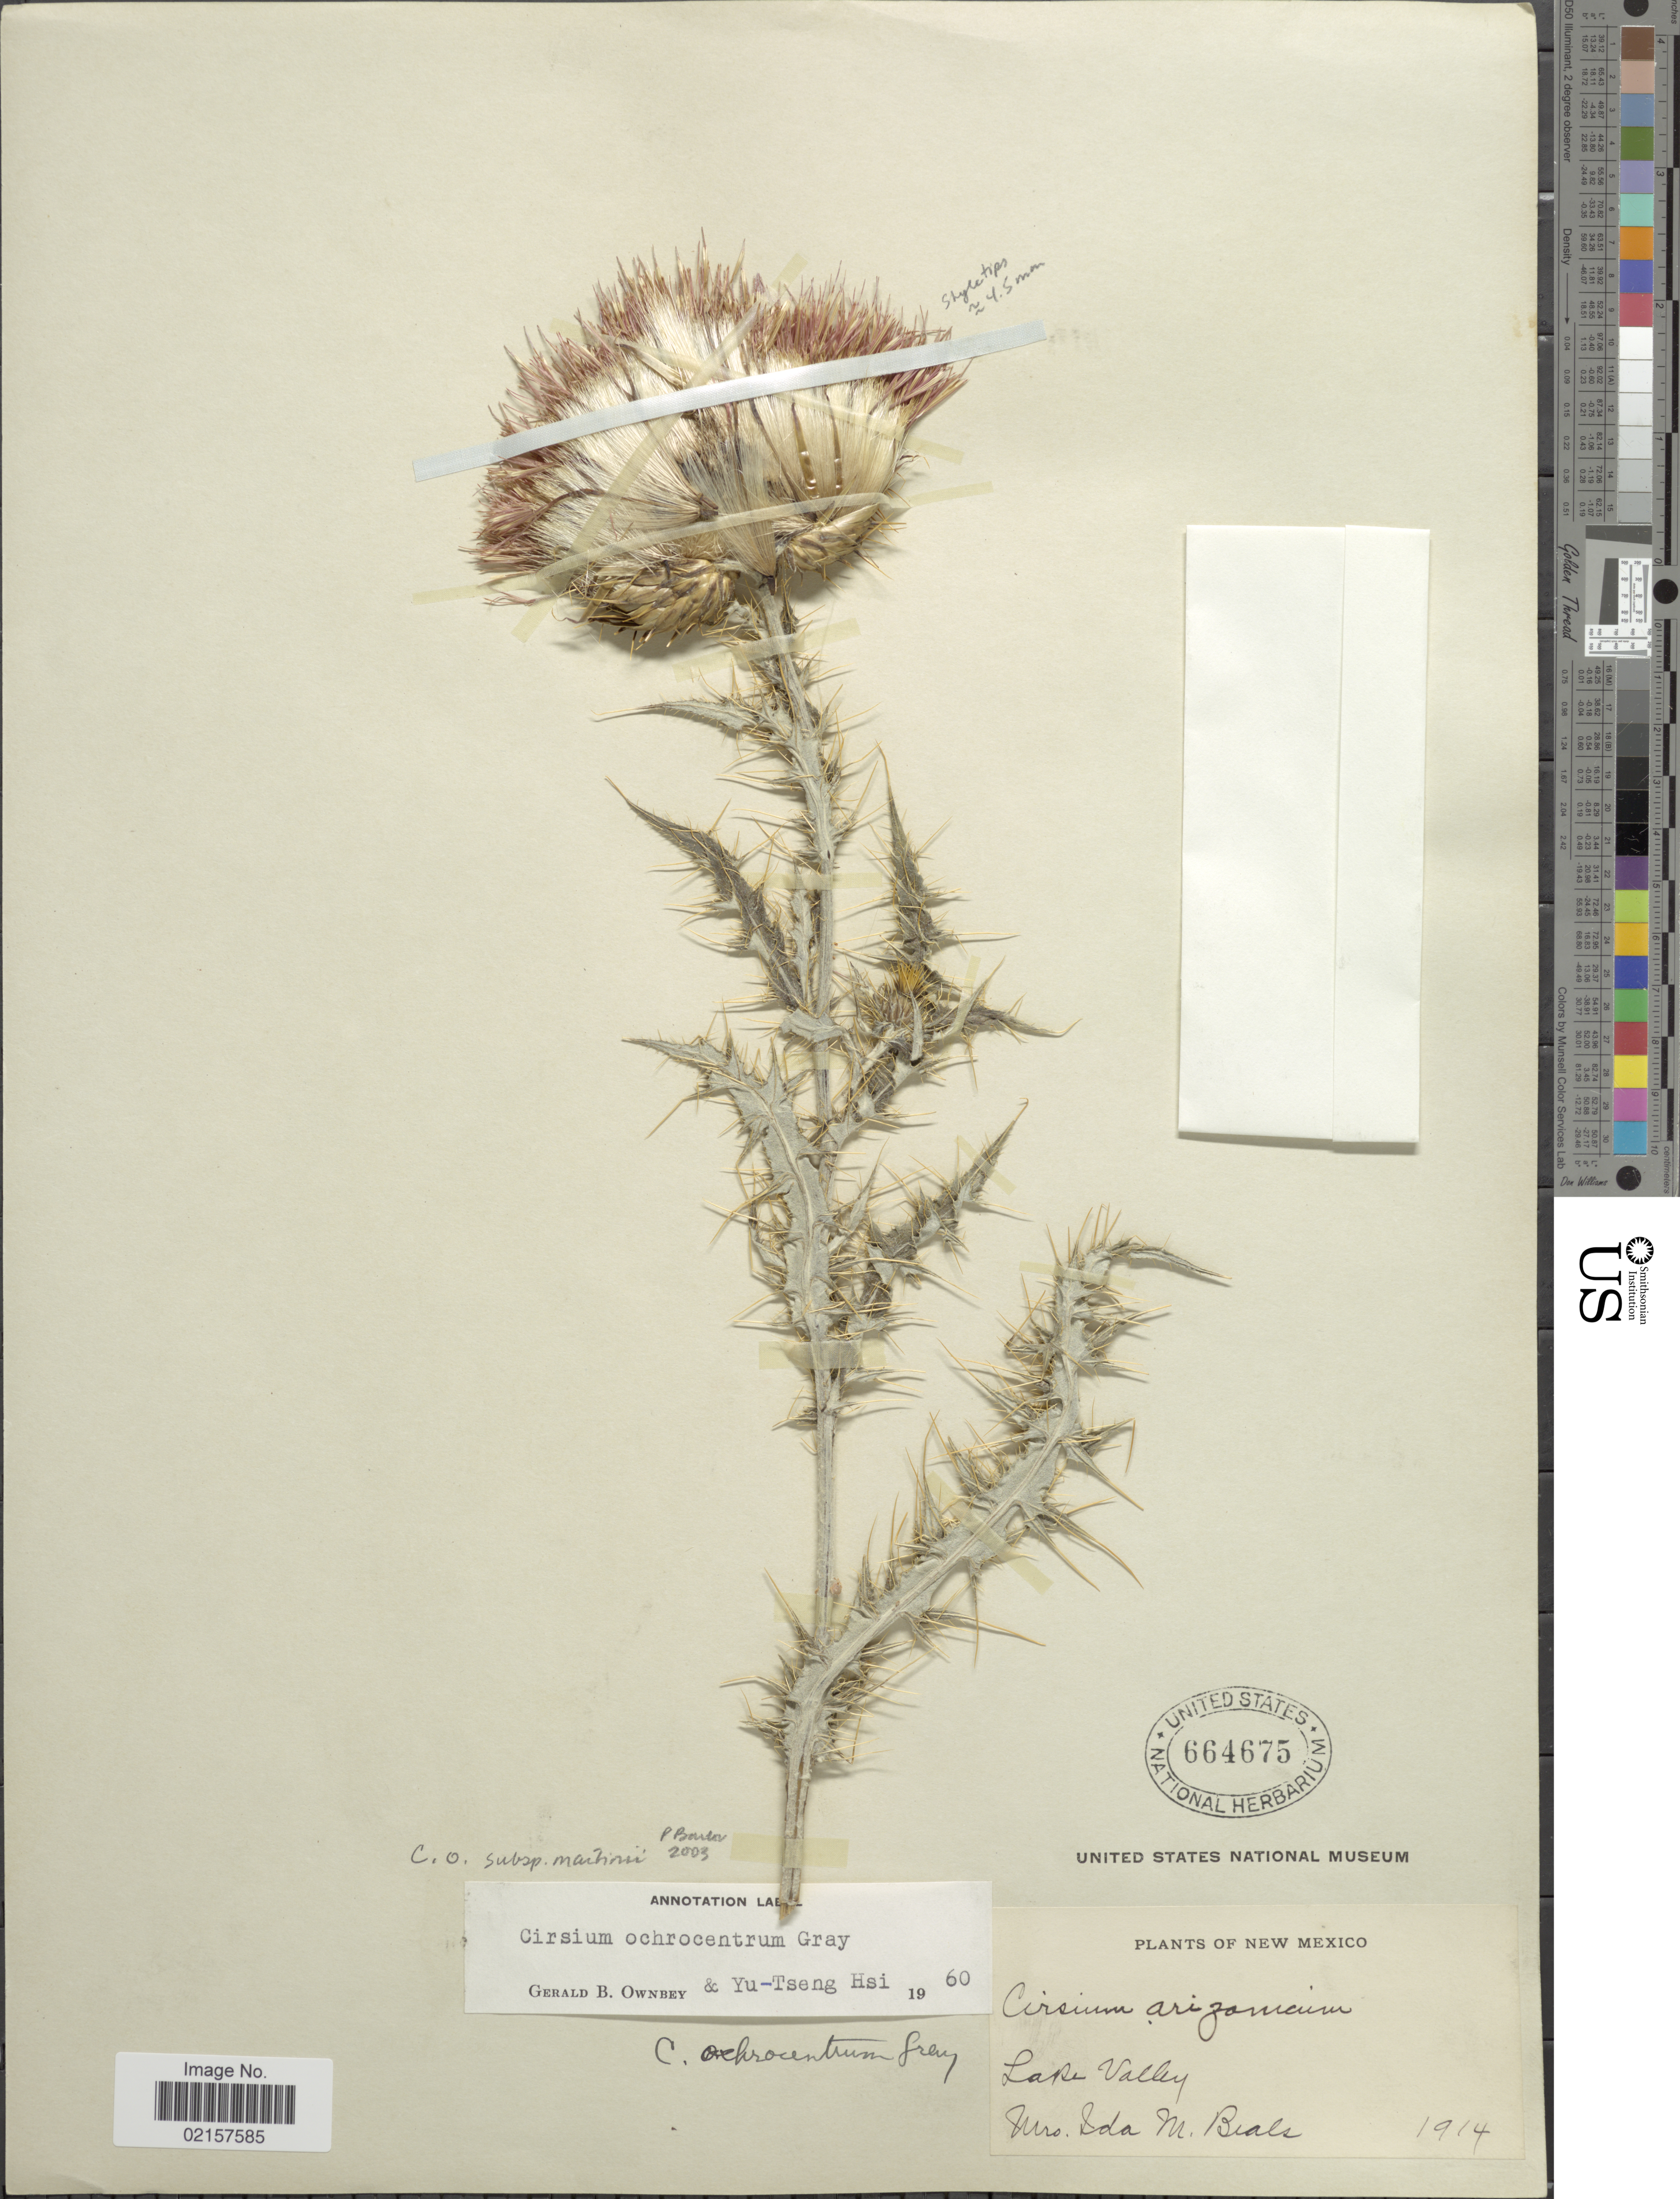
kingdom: Plantae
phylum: Tracheophyta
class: Magnoliopsida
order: Asterales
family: Asteraceae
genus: Cirsium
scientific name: Cirsium ochrocentrum subsp. martinii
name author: Barlow-Irick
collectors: I. M. Beals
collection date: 1914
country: United States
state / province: New Mexico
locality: Lake Valley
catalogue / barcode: US 664675